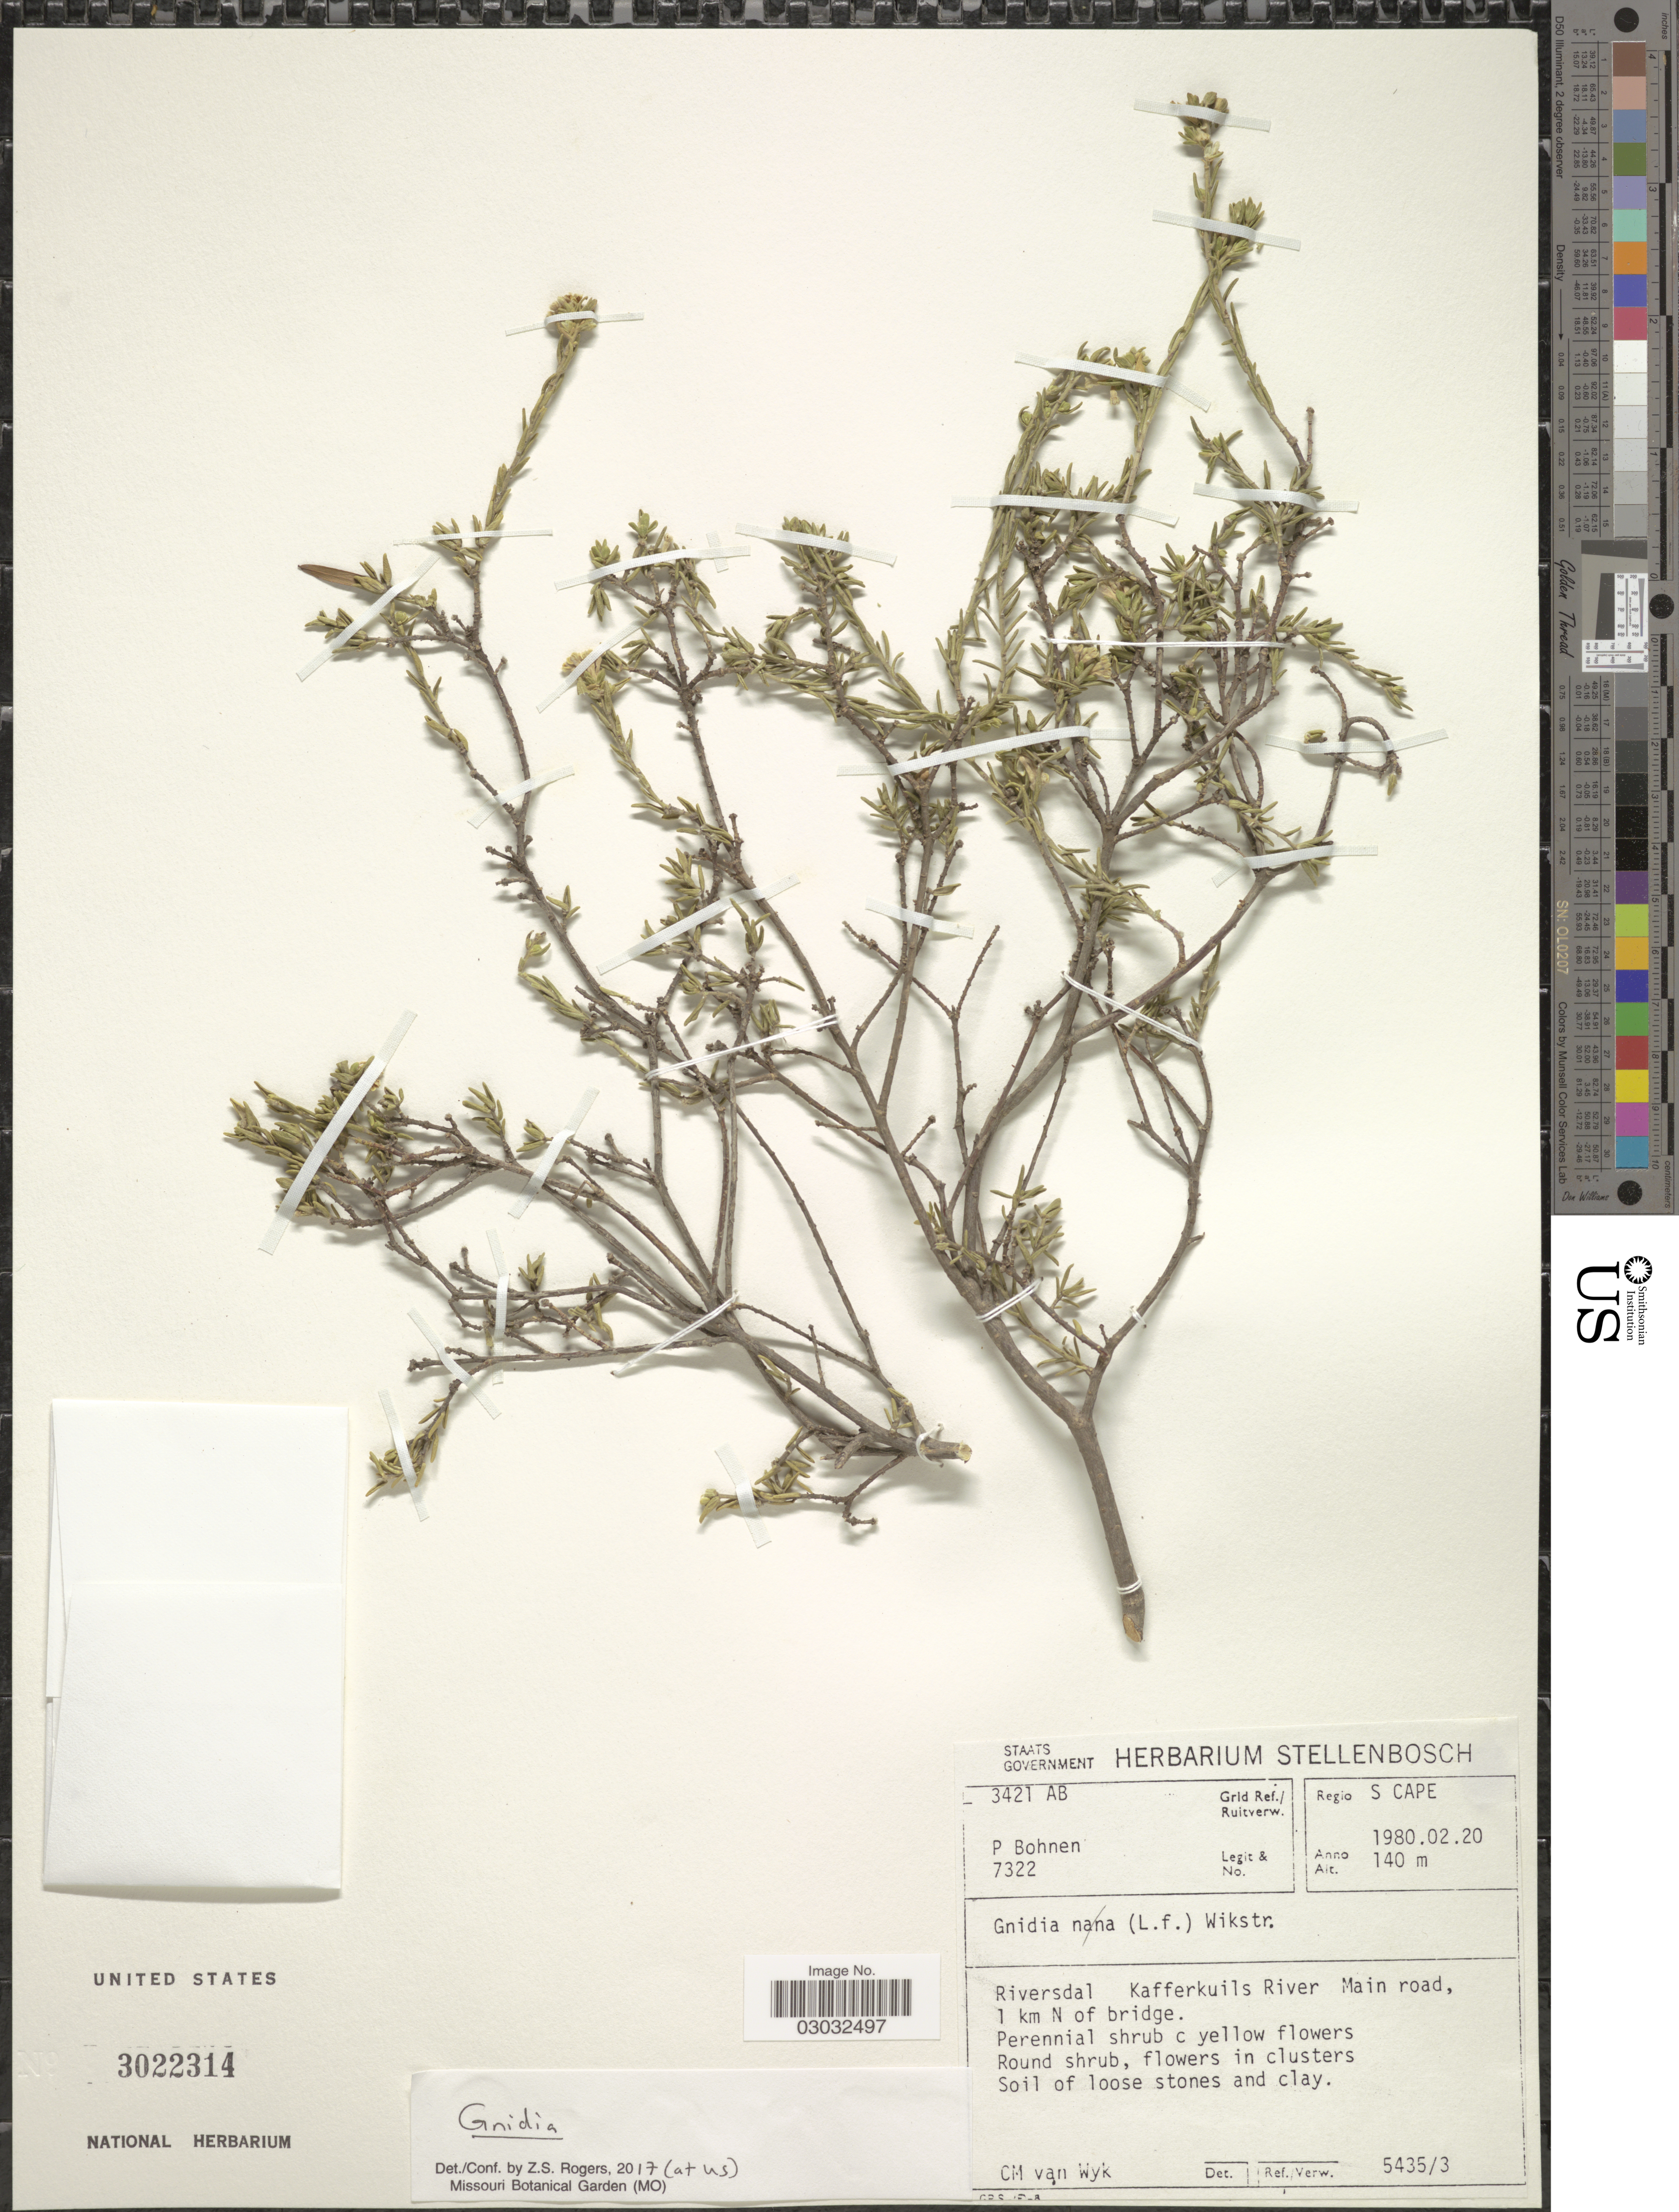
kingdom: Plantae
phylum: Tracheophyta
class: Magnoliopsida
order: Malvales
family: Thymelaeaceae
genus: Gnidia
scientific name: Gnidia sp.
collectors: P. Bohnen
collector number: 7322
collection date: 1980-02-20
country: South Africa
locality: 3421 AB Grid Ref./ Ruitverw. Regio S. Cape. Riversdal Kafferkuils River Main road, 1 km N of bridge.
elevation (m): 140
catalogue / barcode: US 3022314